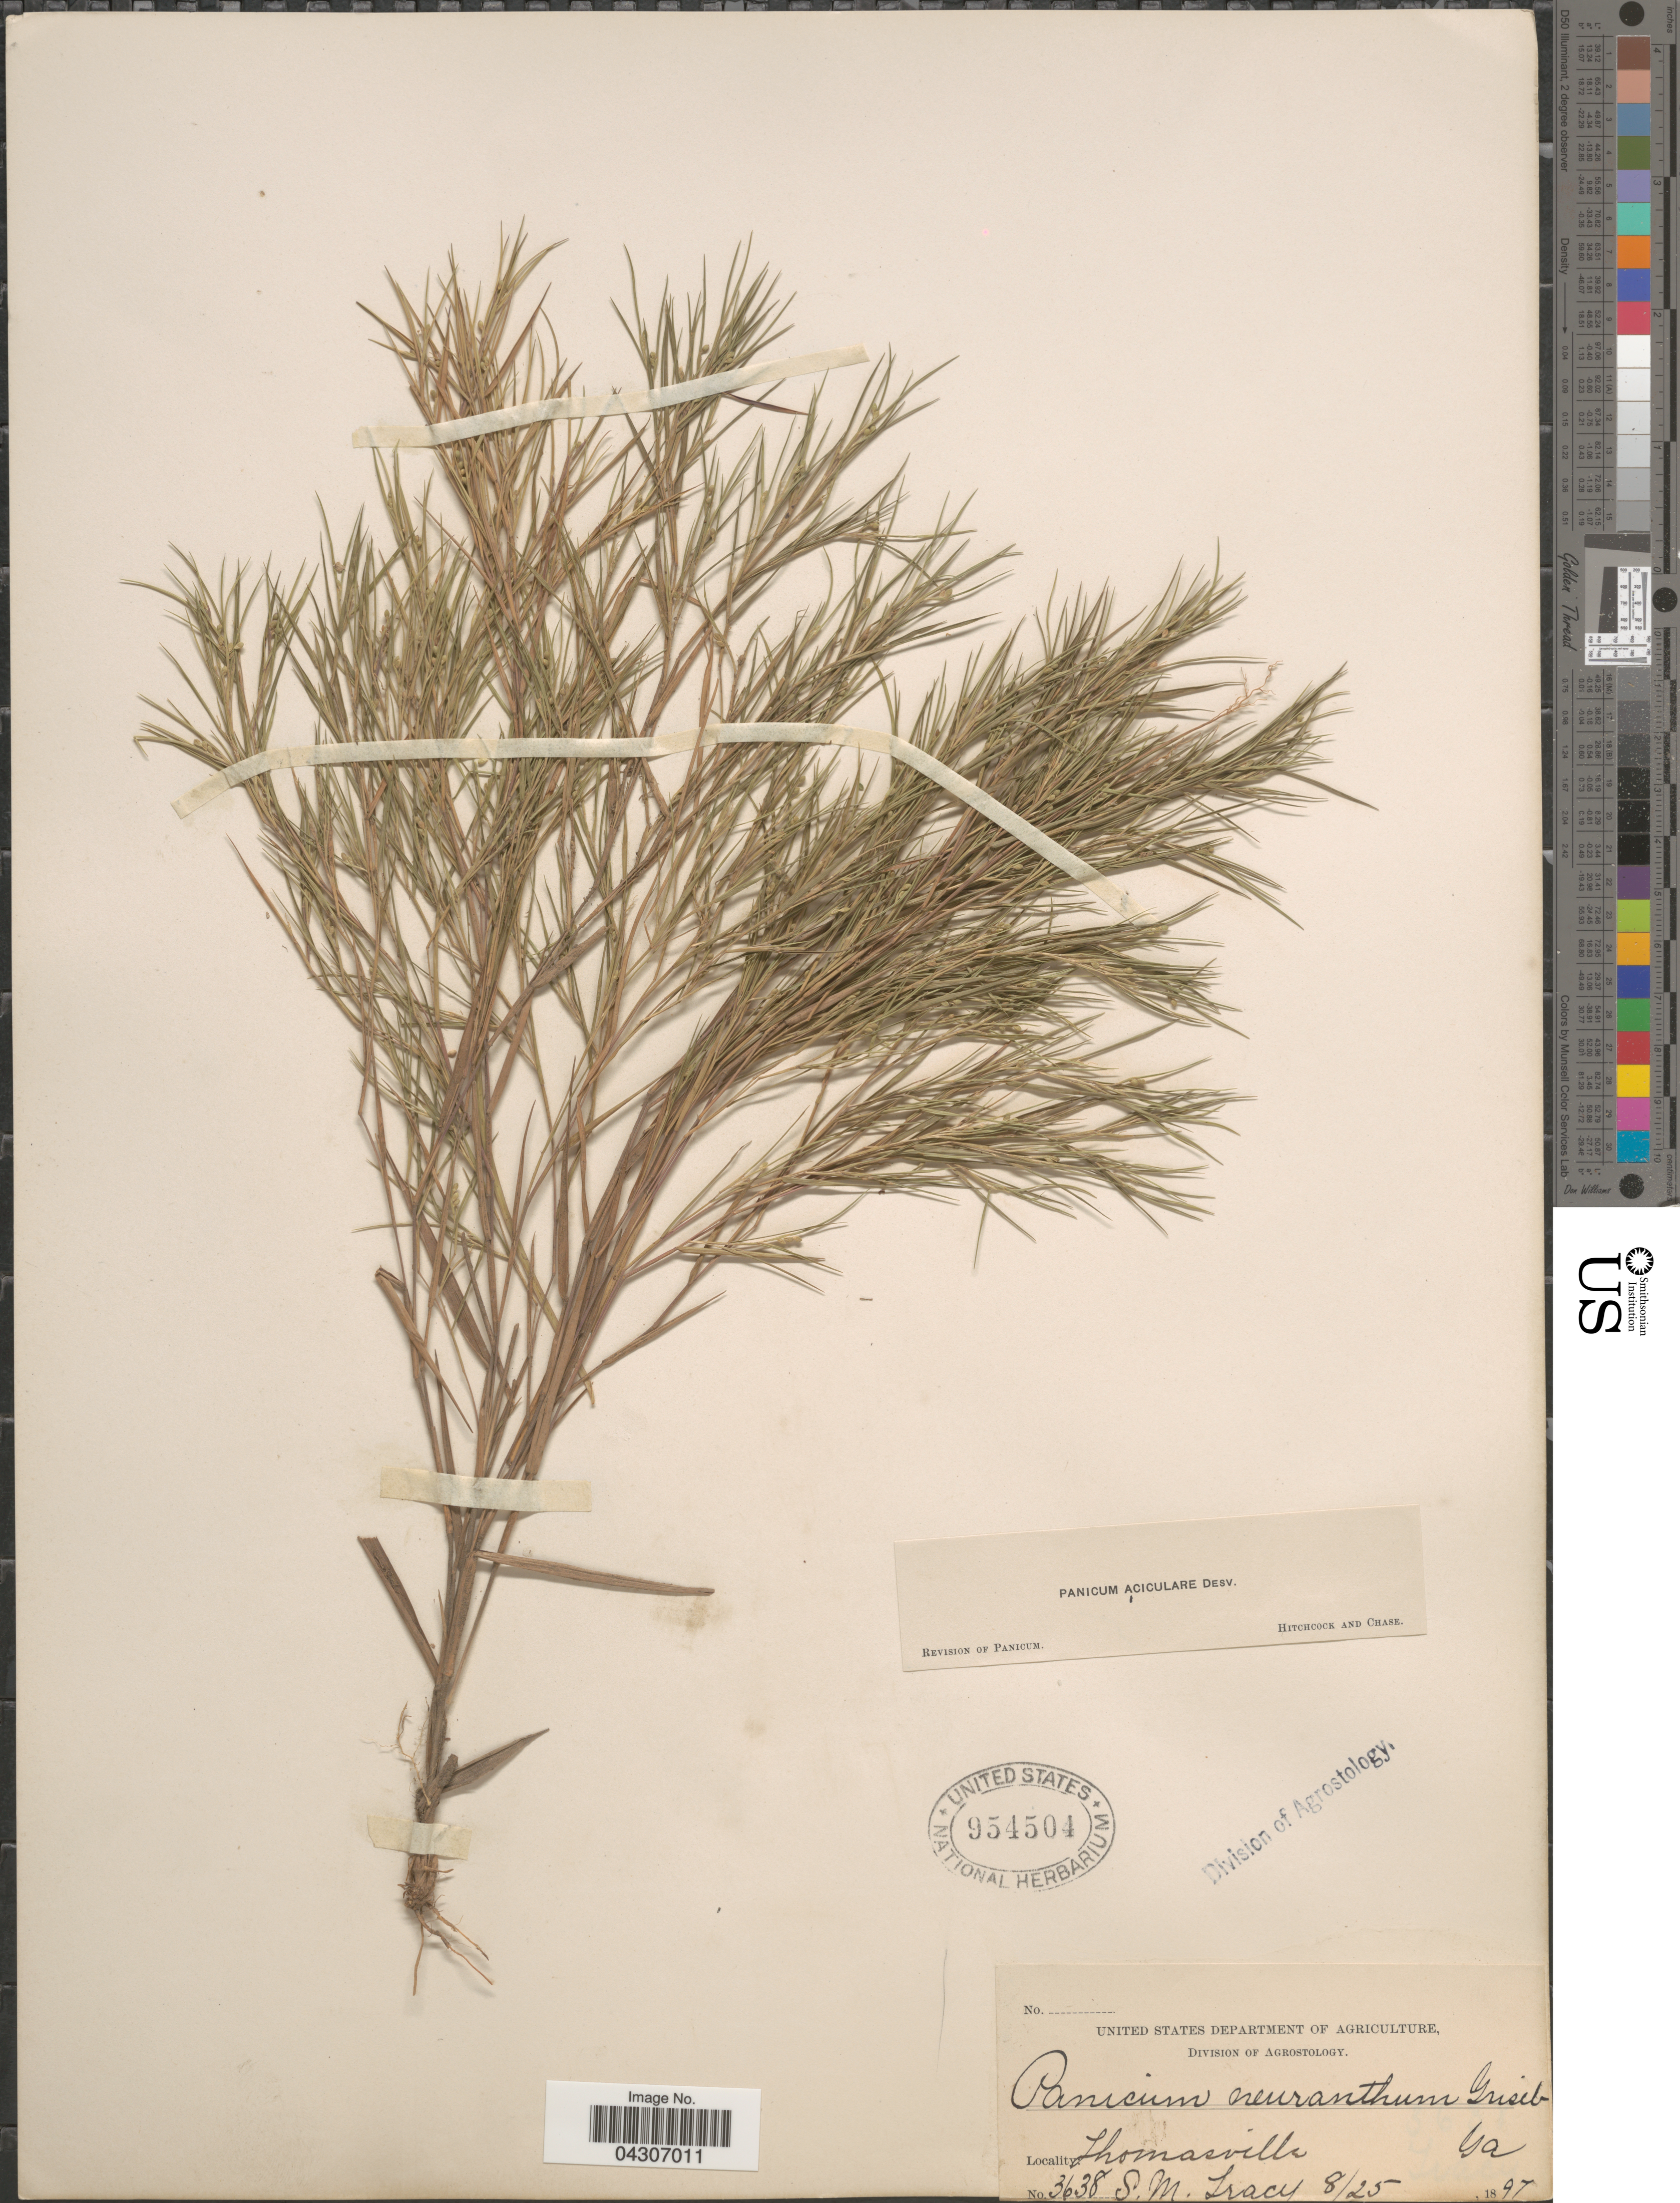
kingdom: Plantae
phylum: Tracheophyta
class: Liliopsida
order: Poales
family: Poaceae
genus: Dichanthelium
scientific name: Dichanthelium aciculare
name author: (Desv. ex Poir.) Gould & C.A. Clark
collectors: S. M. Tracy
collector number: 3638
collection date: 1897-08-25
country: United States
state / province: Georgia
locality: Thomasville.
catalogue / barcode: US 954504